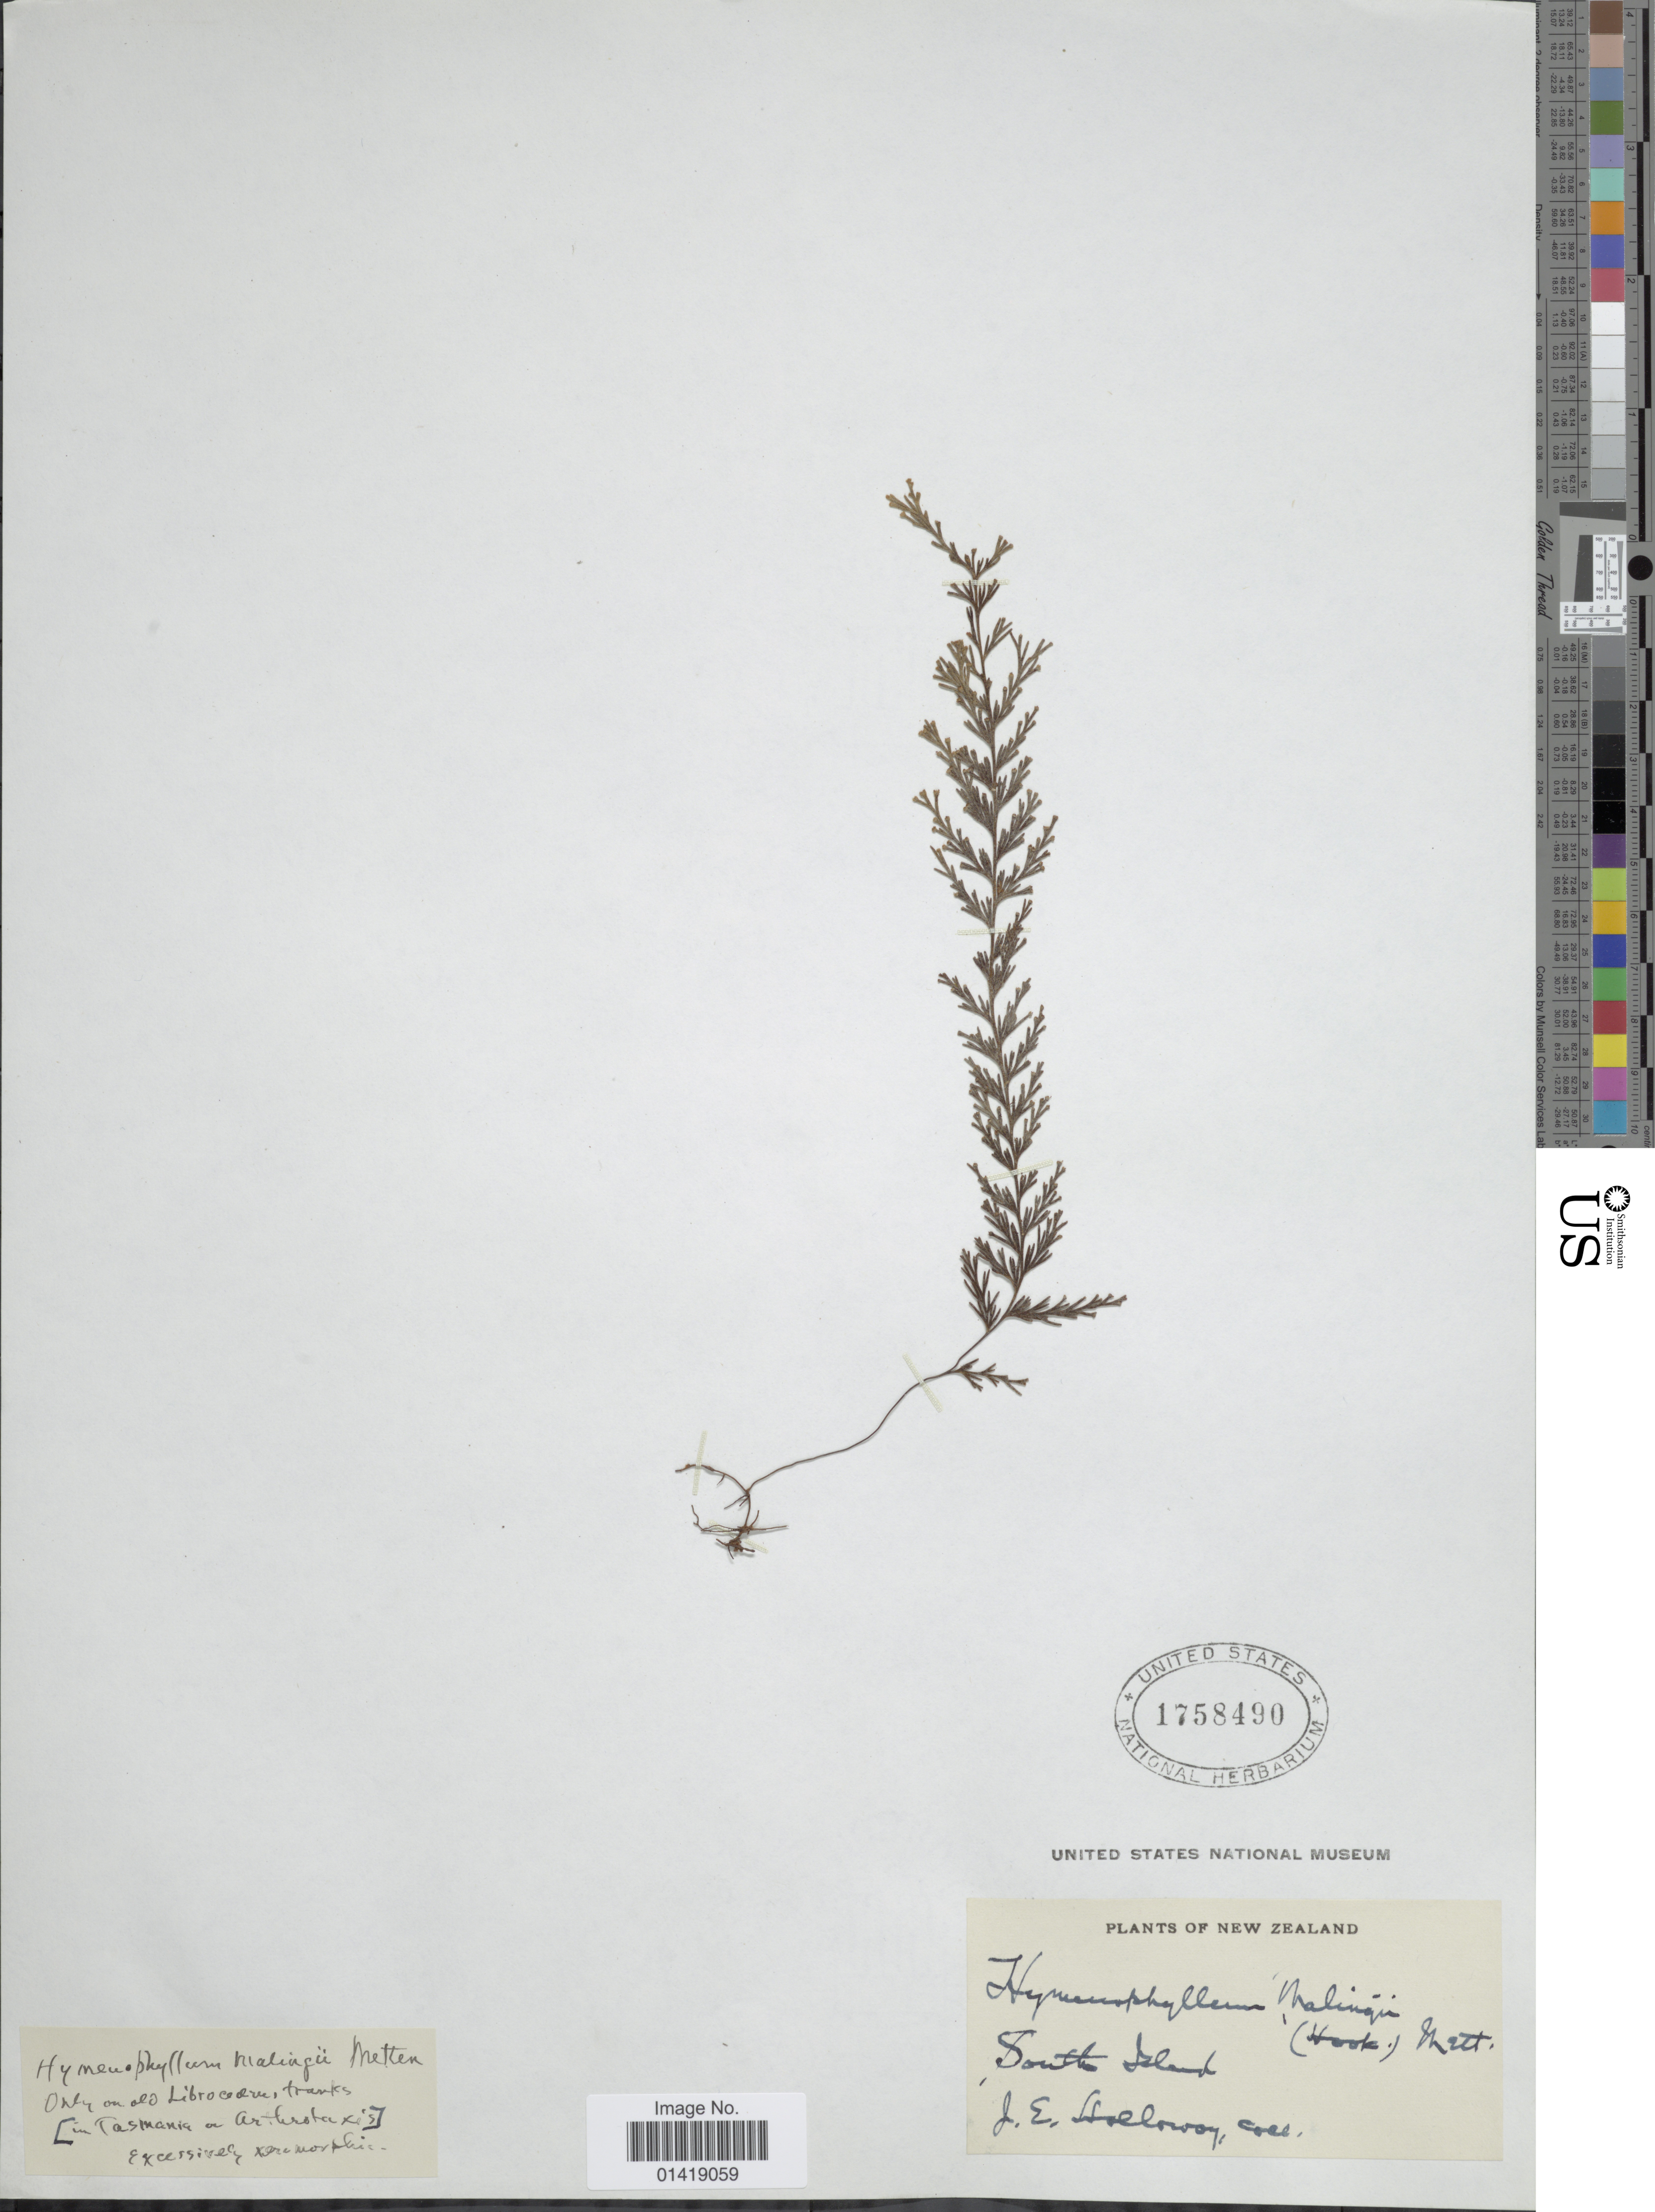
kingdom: Plantae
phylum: Tracheophyta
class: Polypodiopsida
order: Hymenophyllales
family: Hymenophyllaceae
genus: Hymenophyllum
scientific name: Hymenophyllum malingii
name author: (Hook.) Mett.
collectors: J. Holloway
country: New Zealand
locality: South Island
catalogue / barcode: US 1758490